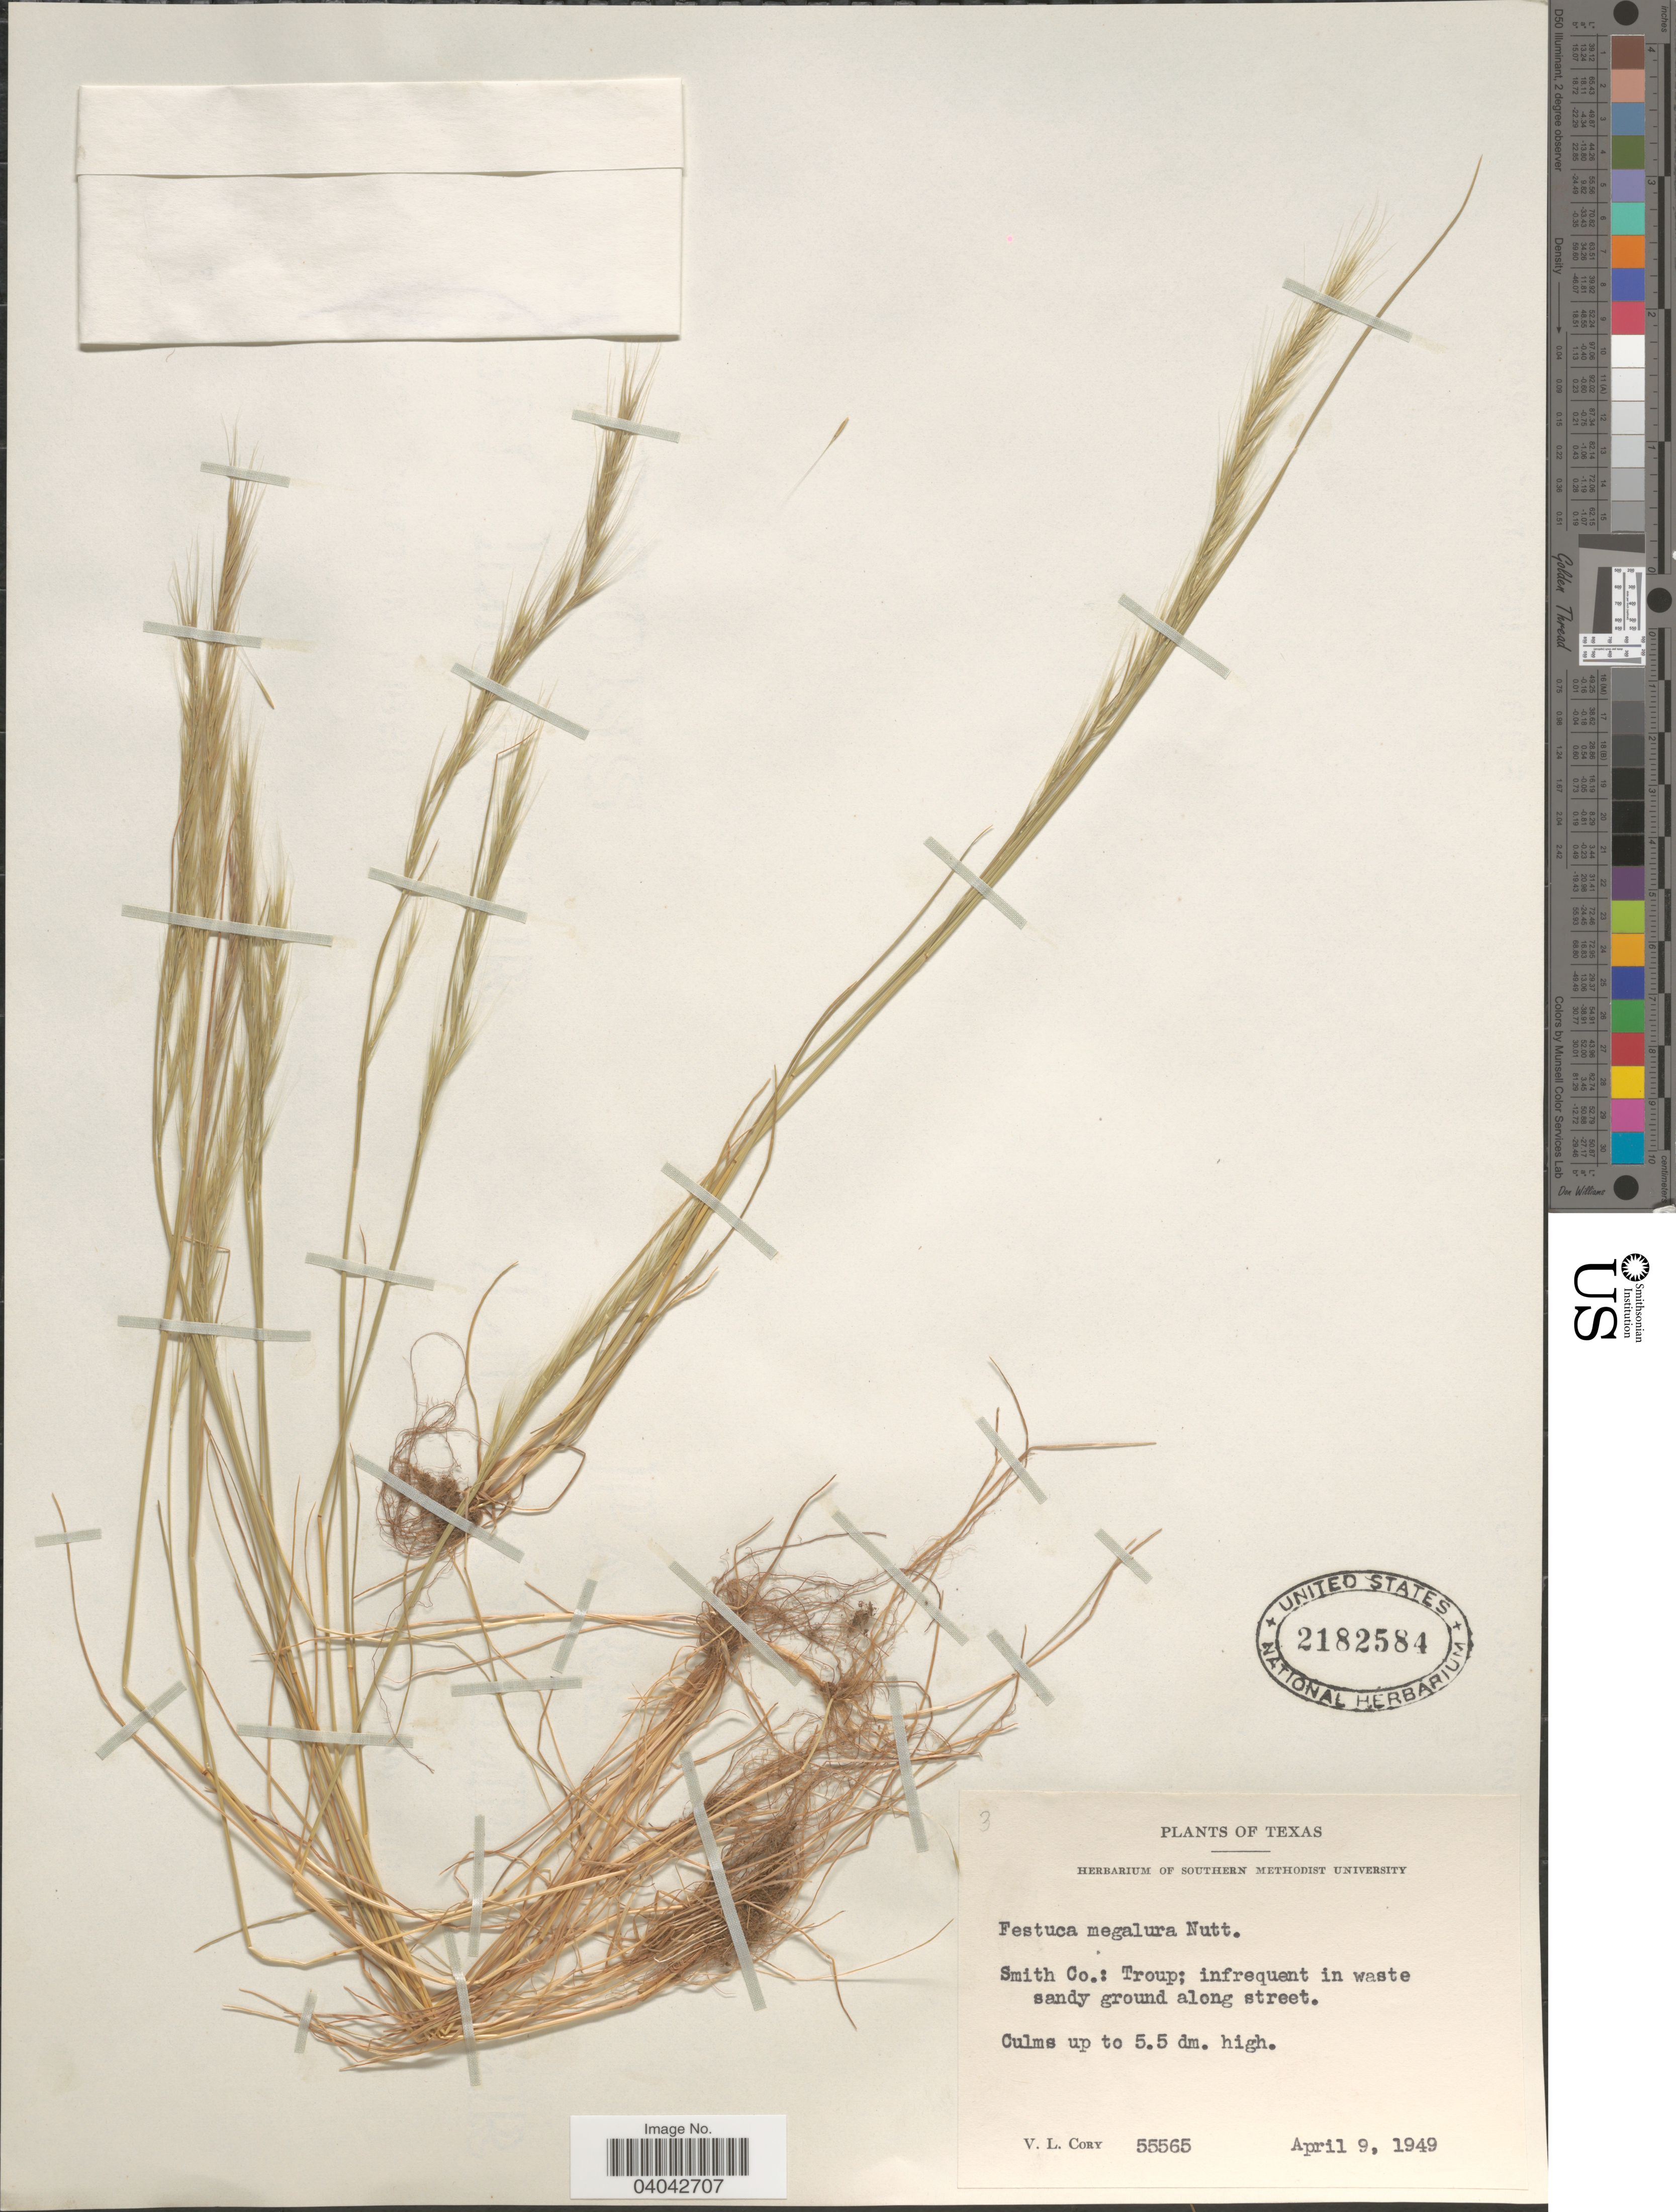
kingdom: Plantae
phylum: Tracheophyta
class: Liliopsida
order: Poales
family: Poaceae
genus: Festuca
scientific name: Festuca megalura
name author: Nutt.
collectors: V. Cory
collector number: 55565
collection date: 1949-04-09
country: United States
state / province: Texas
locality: Smith Co.: Troup; infrequent in waste sandy ground along street.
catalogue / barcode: US 2182584